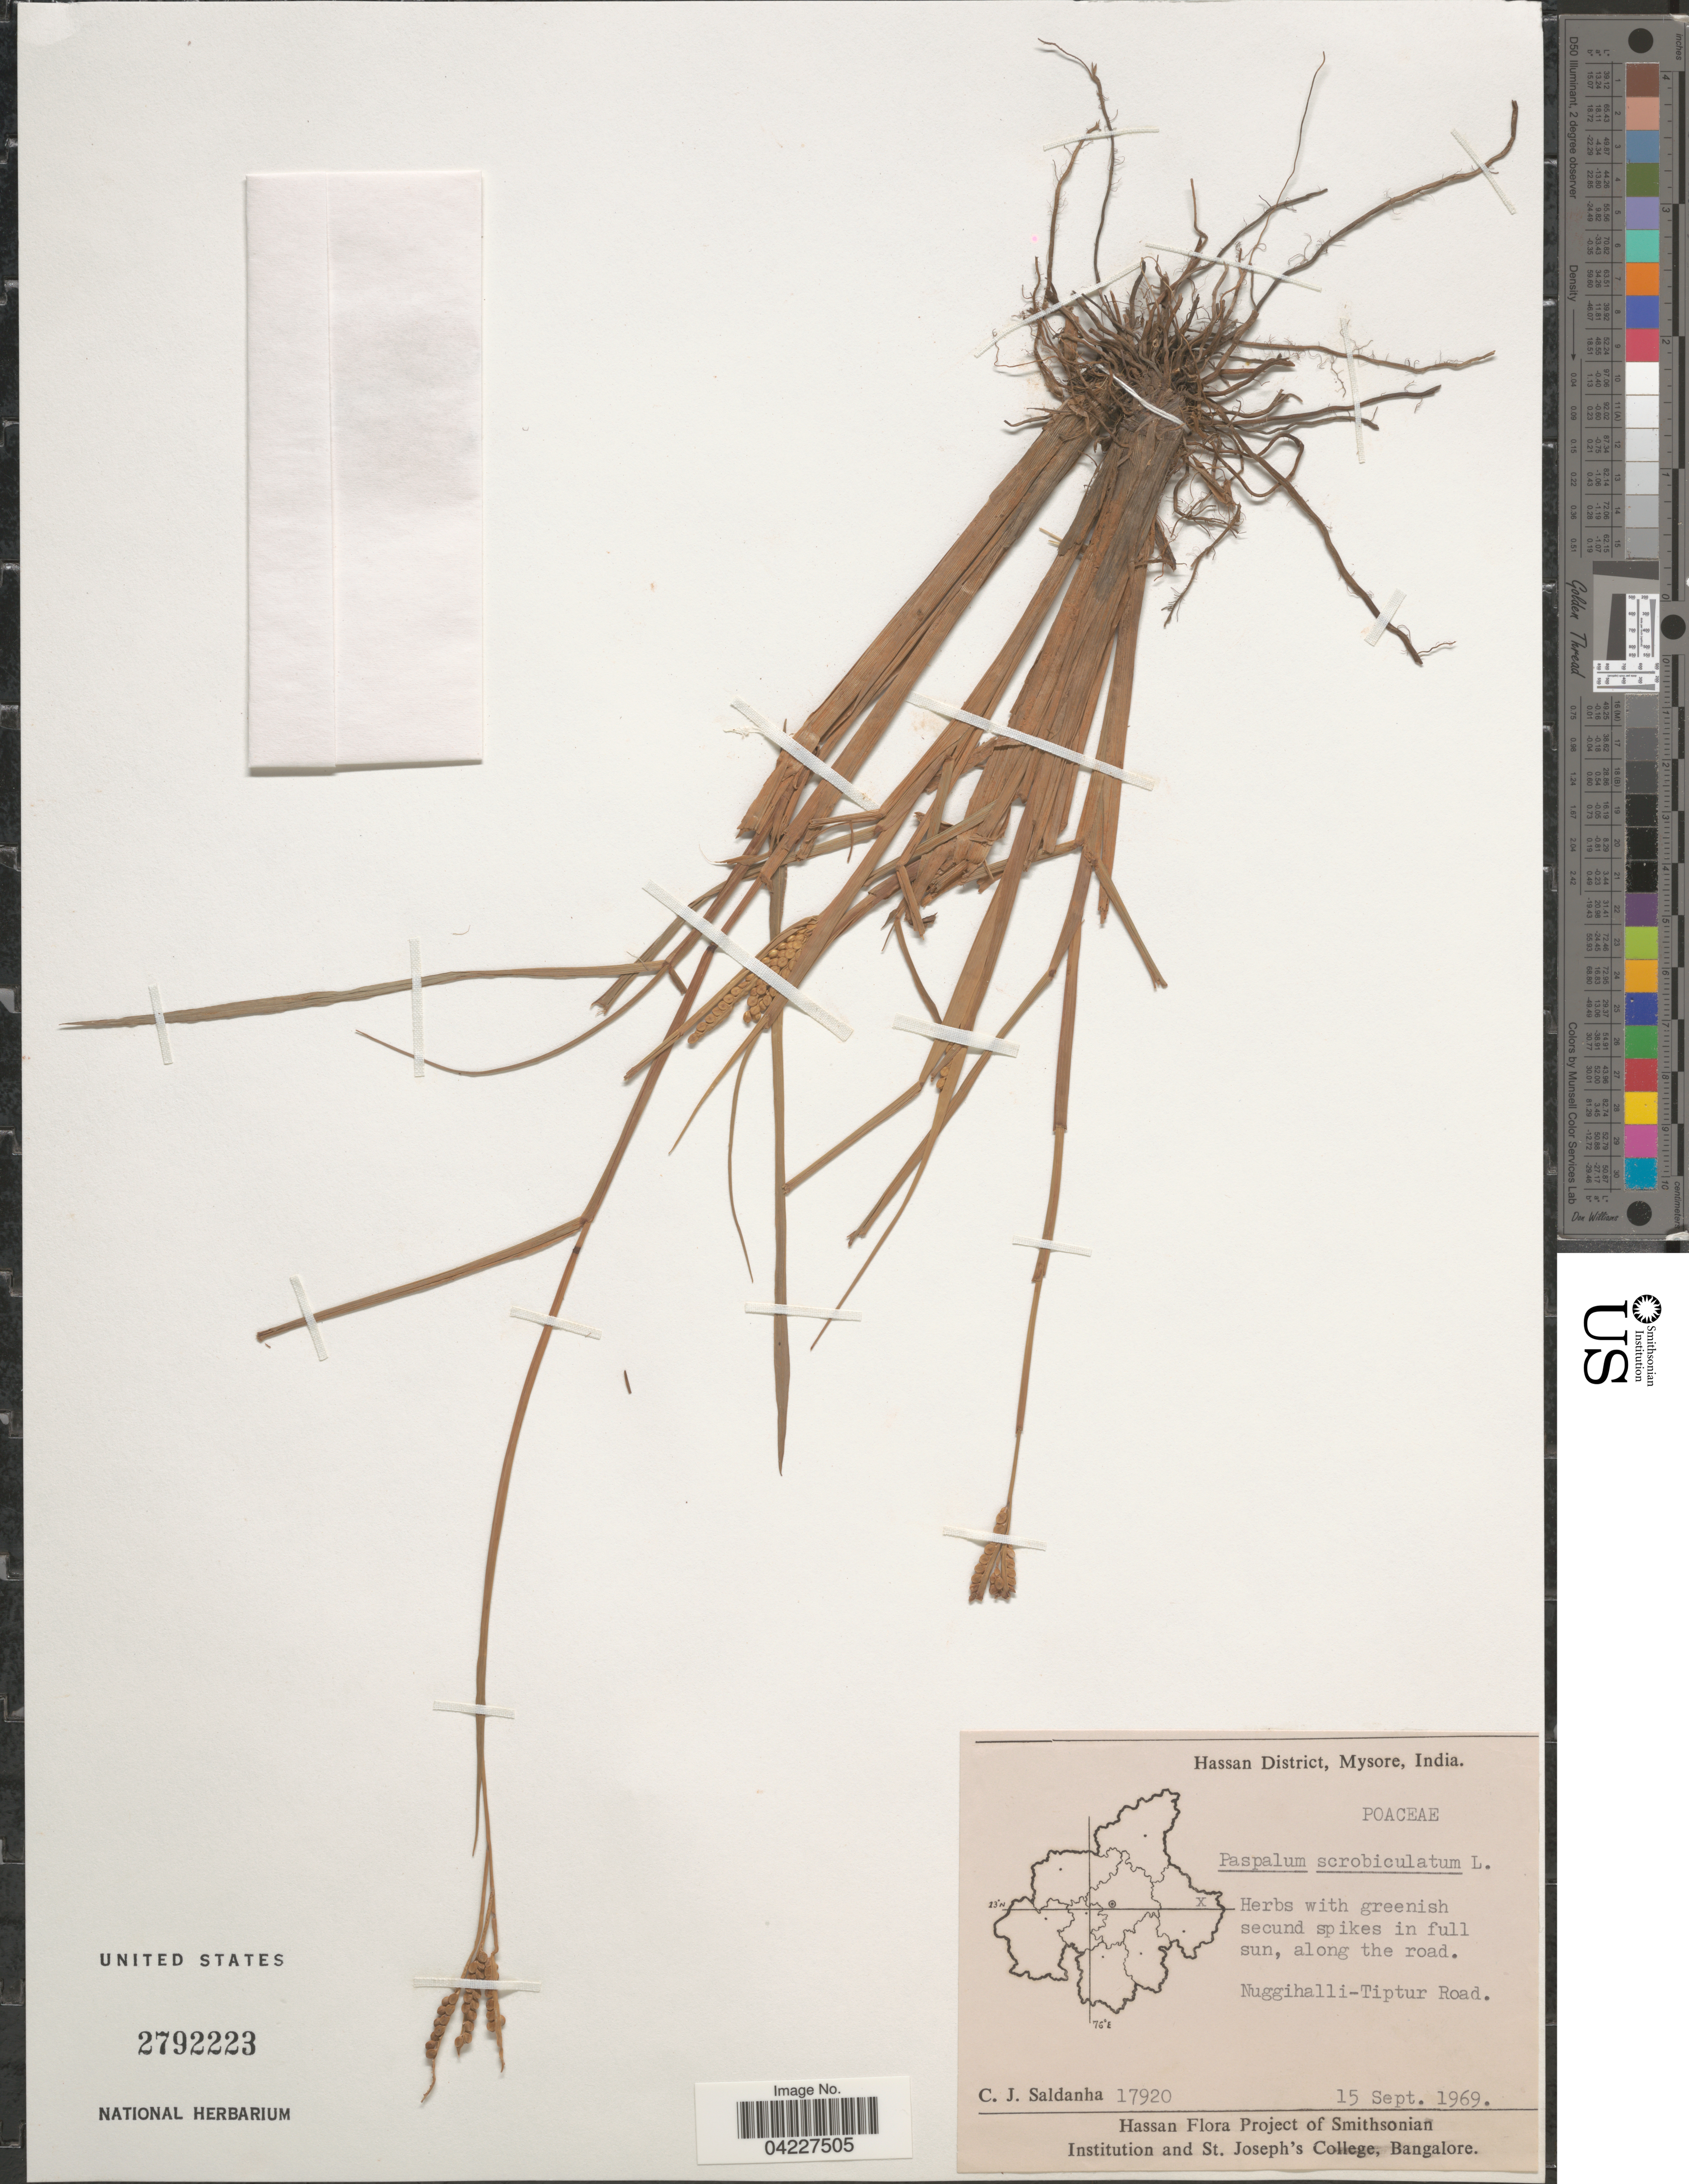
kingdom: Plantae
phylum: Tracheophyta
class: Liliopsida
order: Poales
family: Poaceae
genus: Paspalum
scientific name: Paspalum scrobiculatum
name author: L.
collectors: C. J. Saldanha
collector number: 17920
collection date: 1969-09-15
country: India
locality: Hassan District, Mysore. Nuggihalli-Tiptur Road.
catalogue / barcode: US 2792223